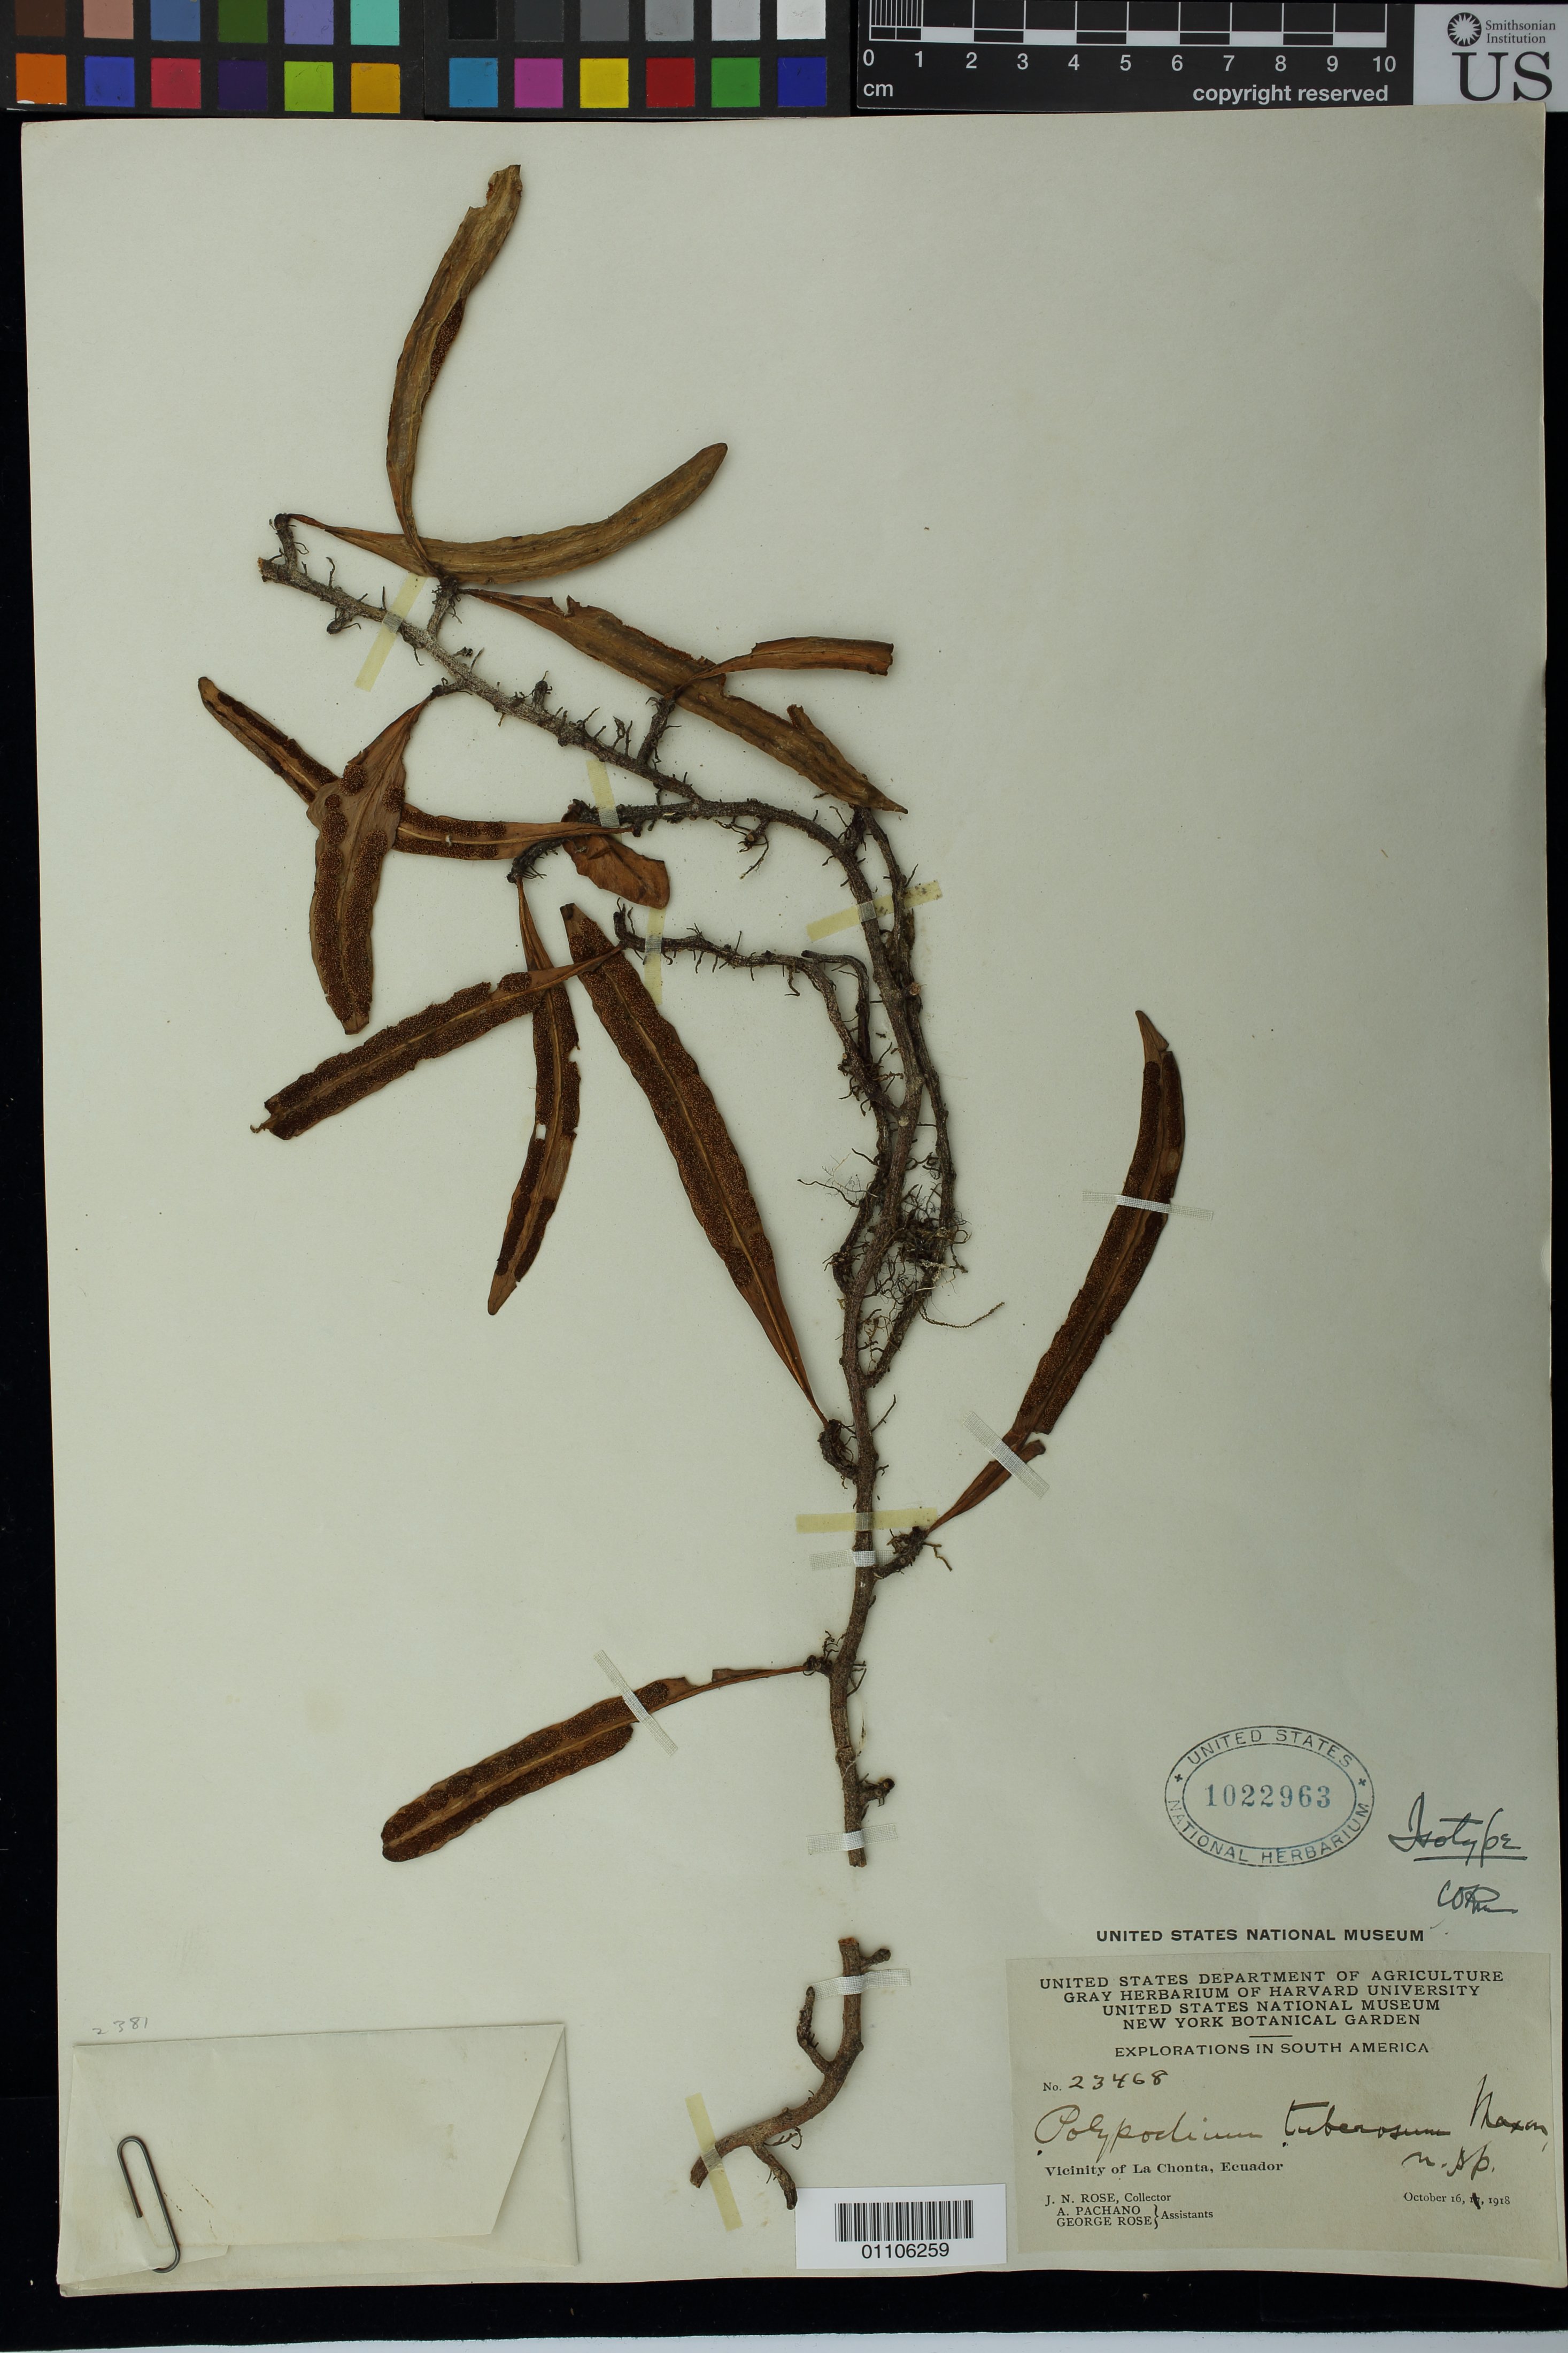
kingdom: Plantae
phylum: Tracheophyta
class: Polypodiopsida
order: Polypodiales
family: Polypodiaceae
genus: Polypodium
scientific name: Polypodium tuberosum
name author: Maxon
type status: Isotype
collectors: J. N. Rose, A. Pachano & G. Rose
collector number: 23468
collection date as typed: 16 Oct 1918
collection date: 1918-10-16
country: Ecuador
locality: Vicinity of La Chonta.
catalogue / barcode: US 1022963